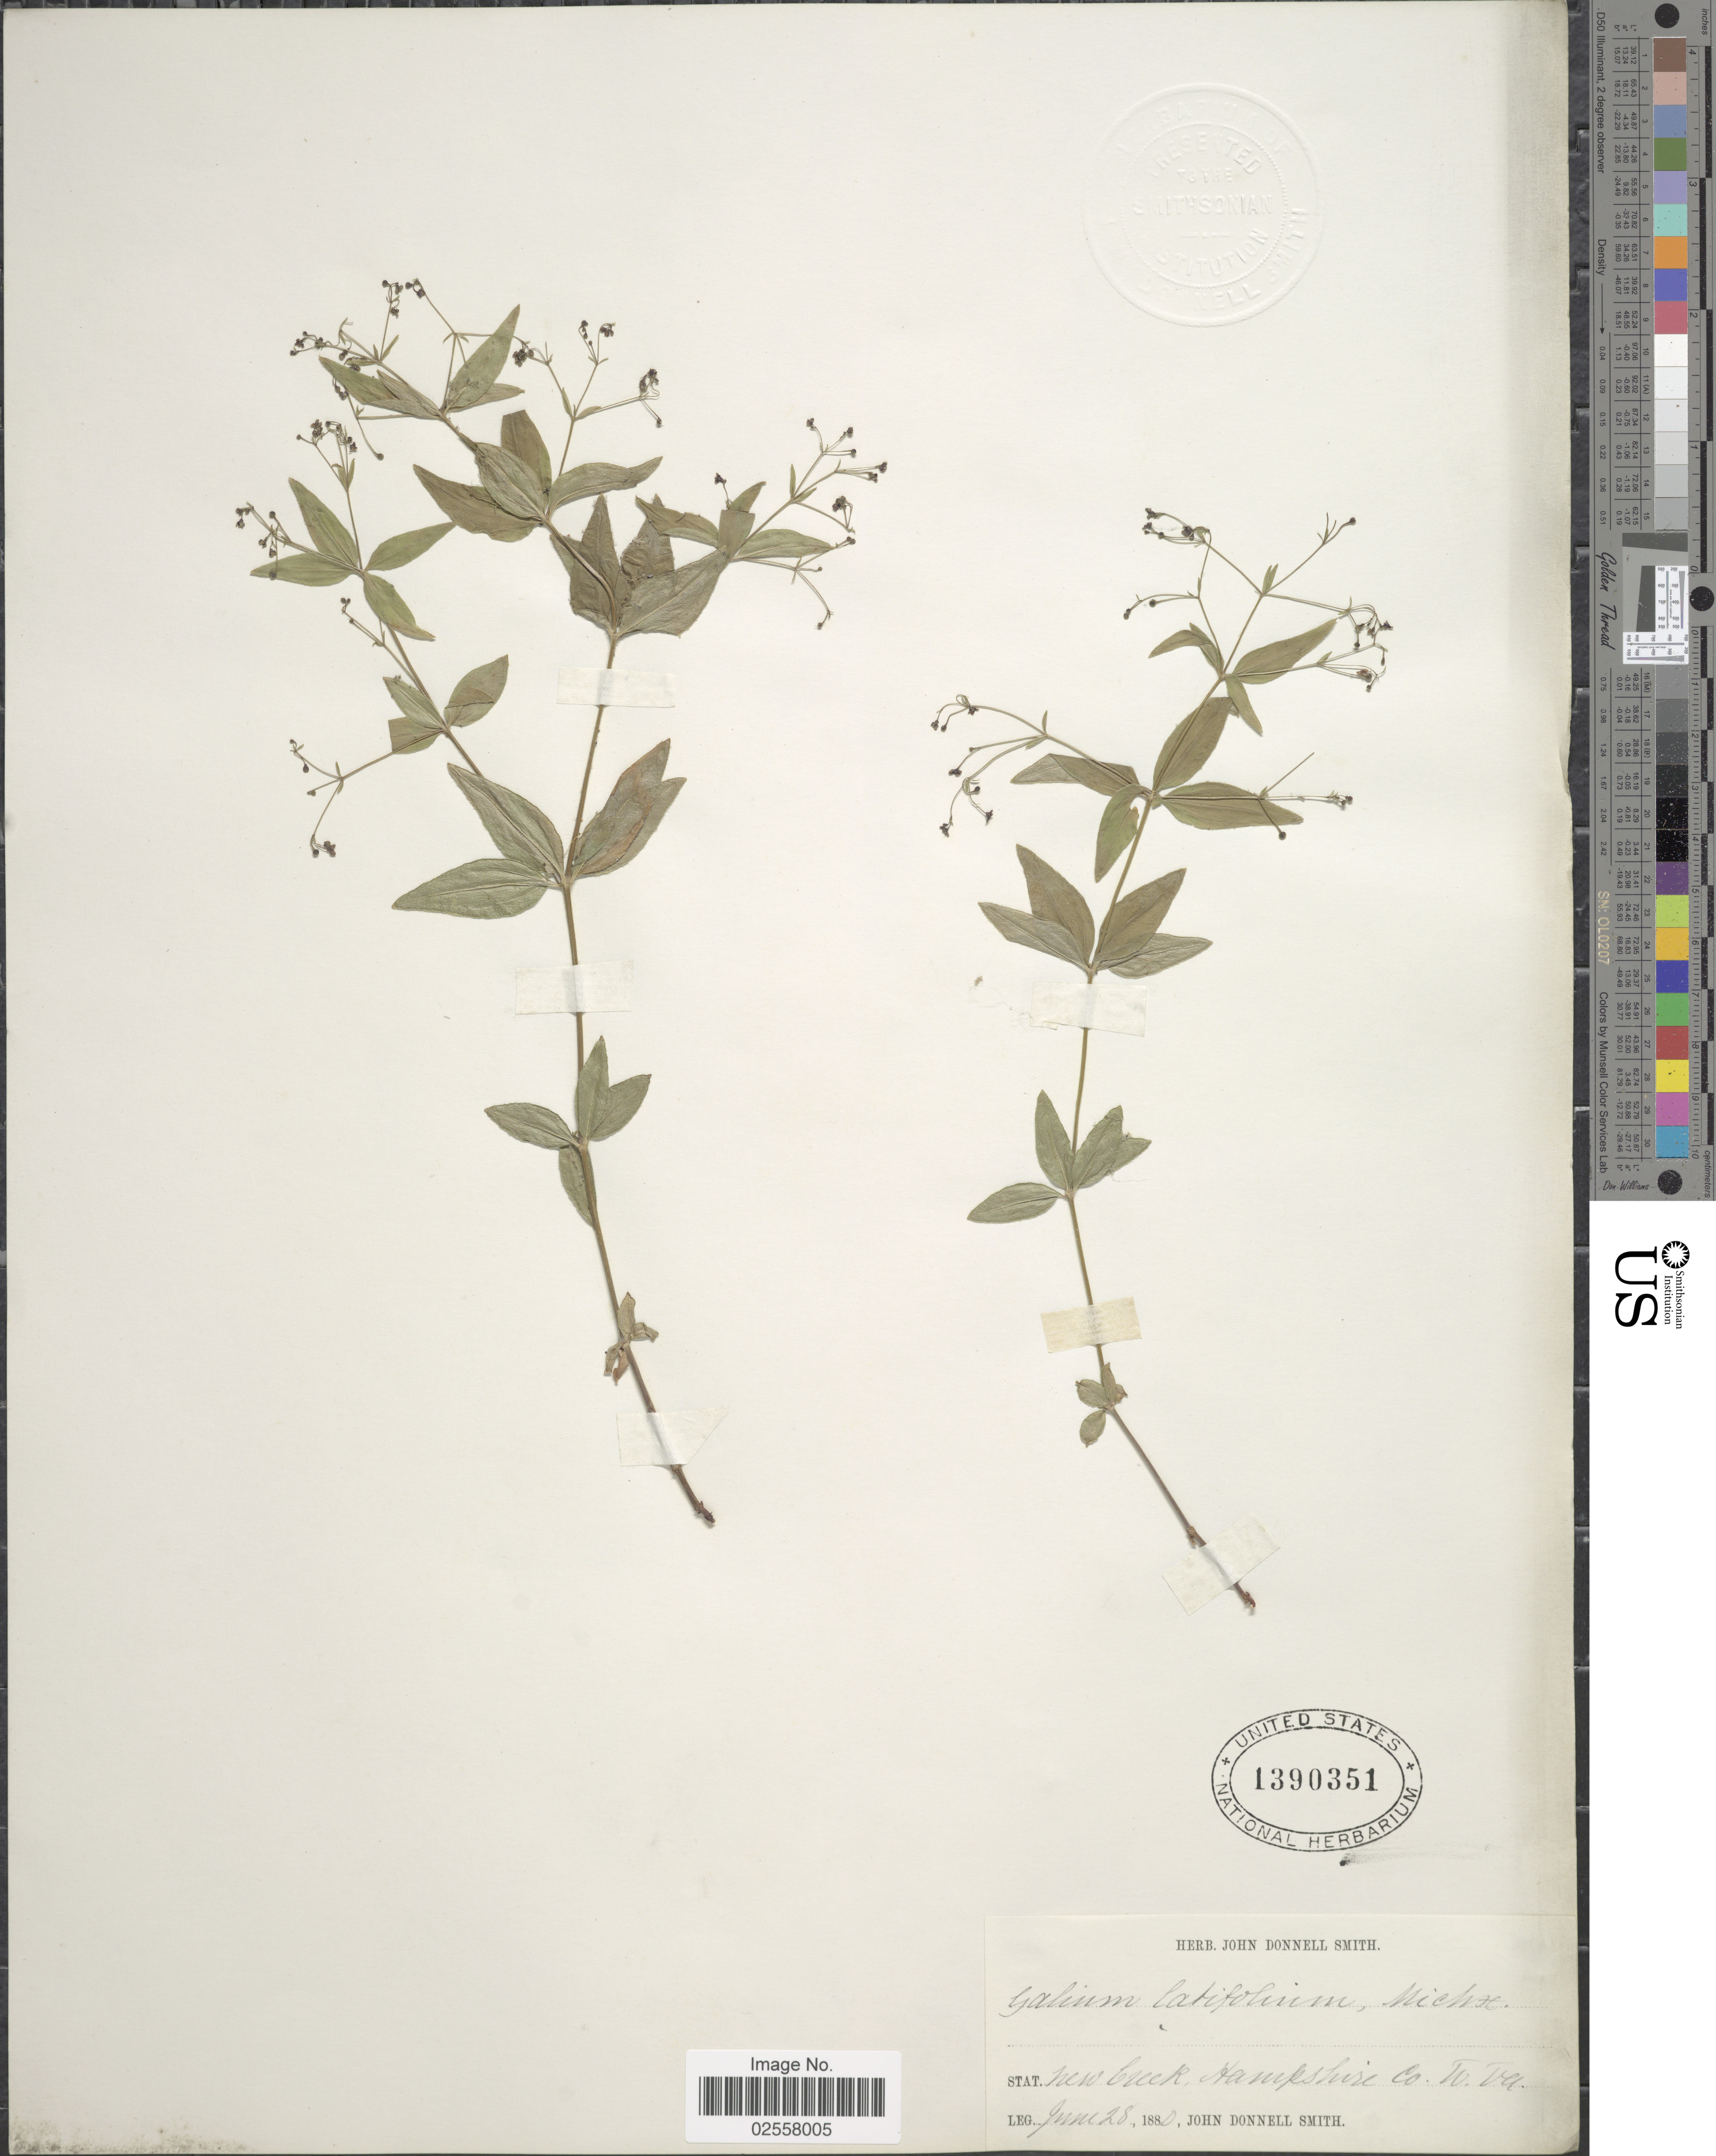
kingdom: Plantae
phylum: Tracheophyta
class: Magnoliopsida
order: Gentianales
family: Rubiaceae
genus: Galium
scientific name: Galium latifolium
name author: Michx.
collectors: J. Donnell Smith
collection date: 1880-06-28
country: United States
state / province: West Virginia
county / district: Hampshire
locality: New Creek, Hampshire Co.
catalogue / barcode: US 1390351